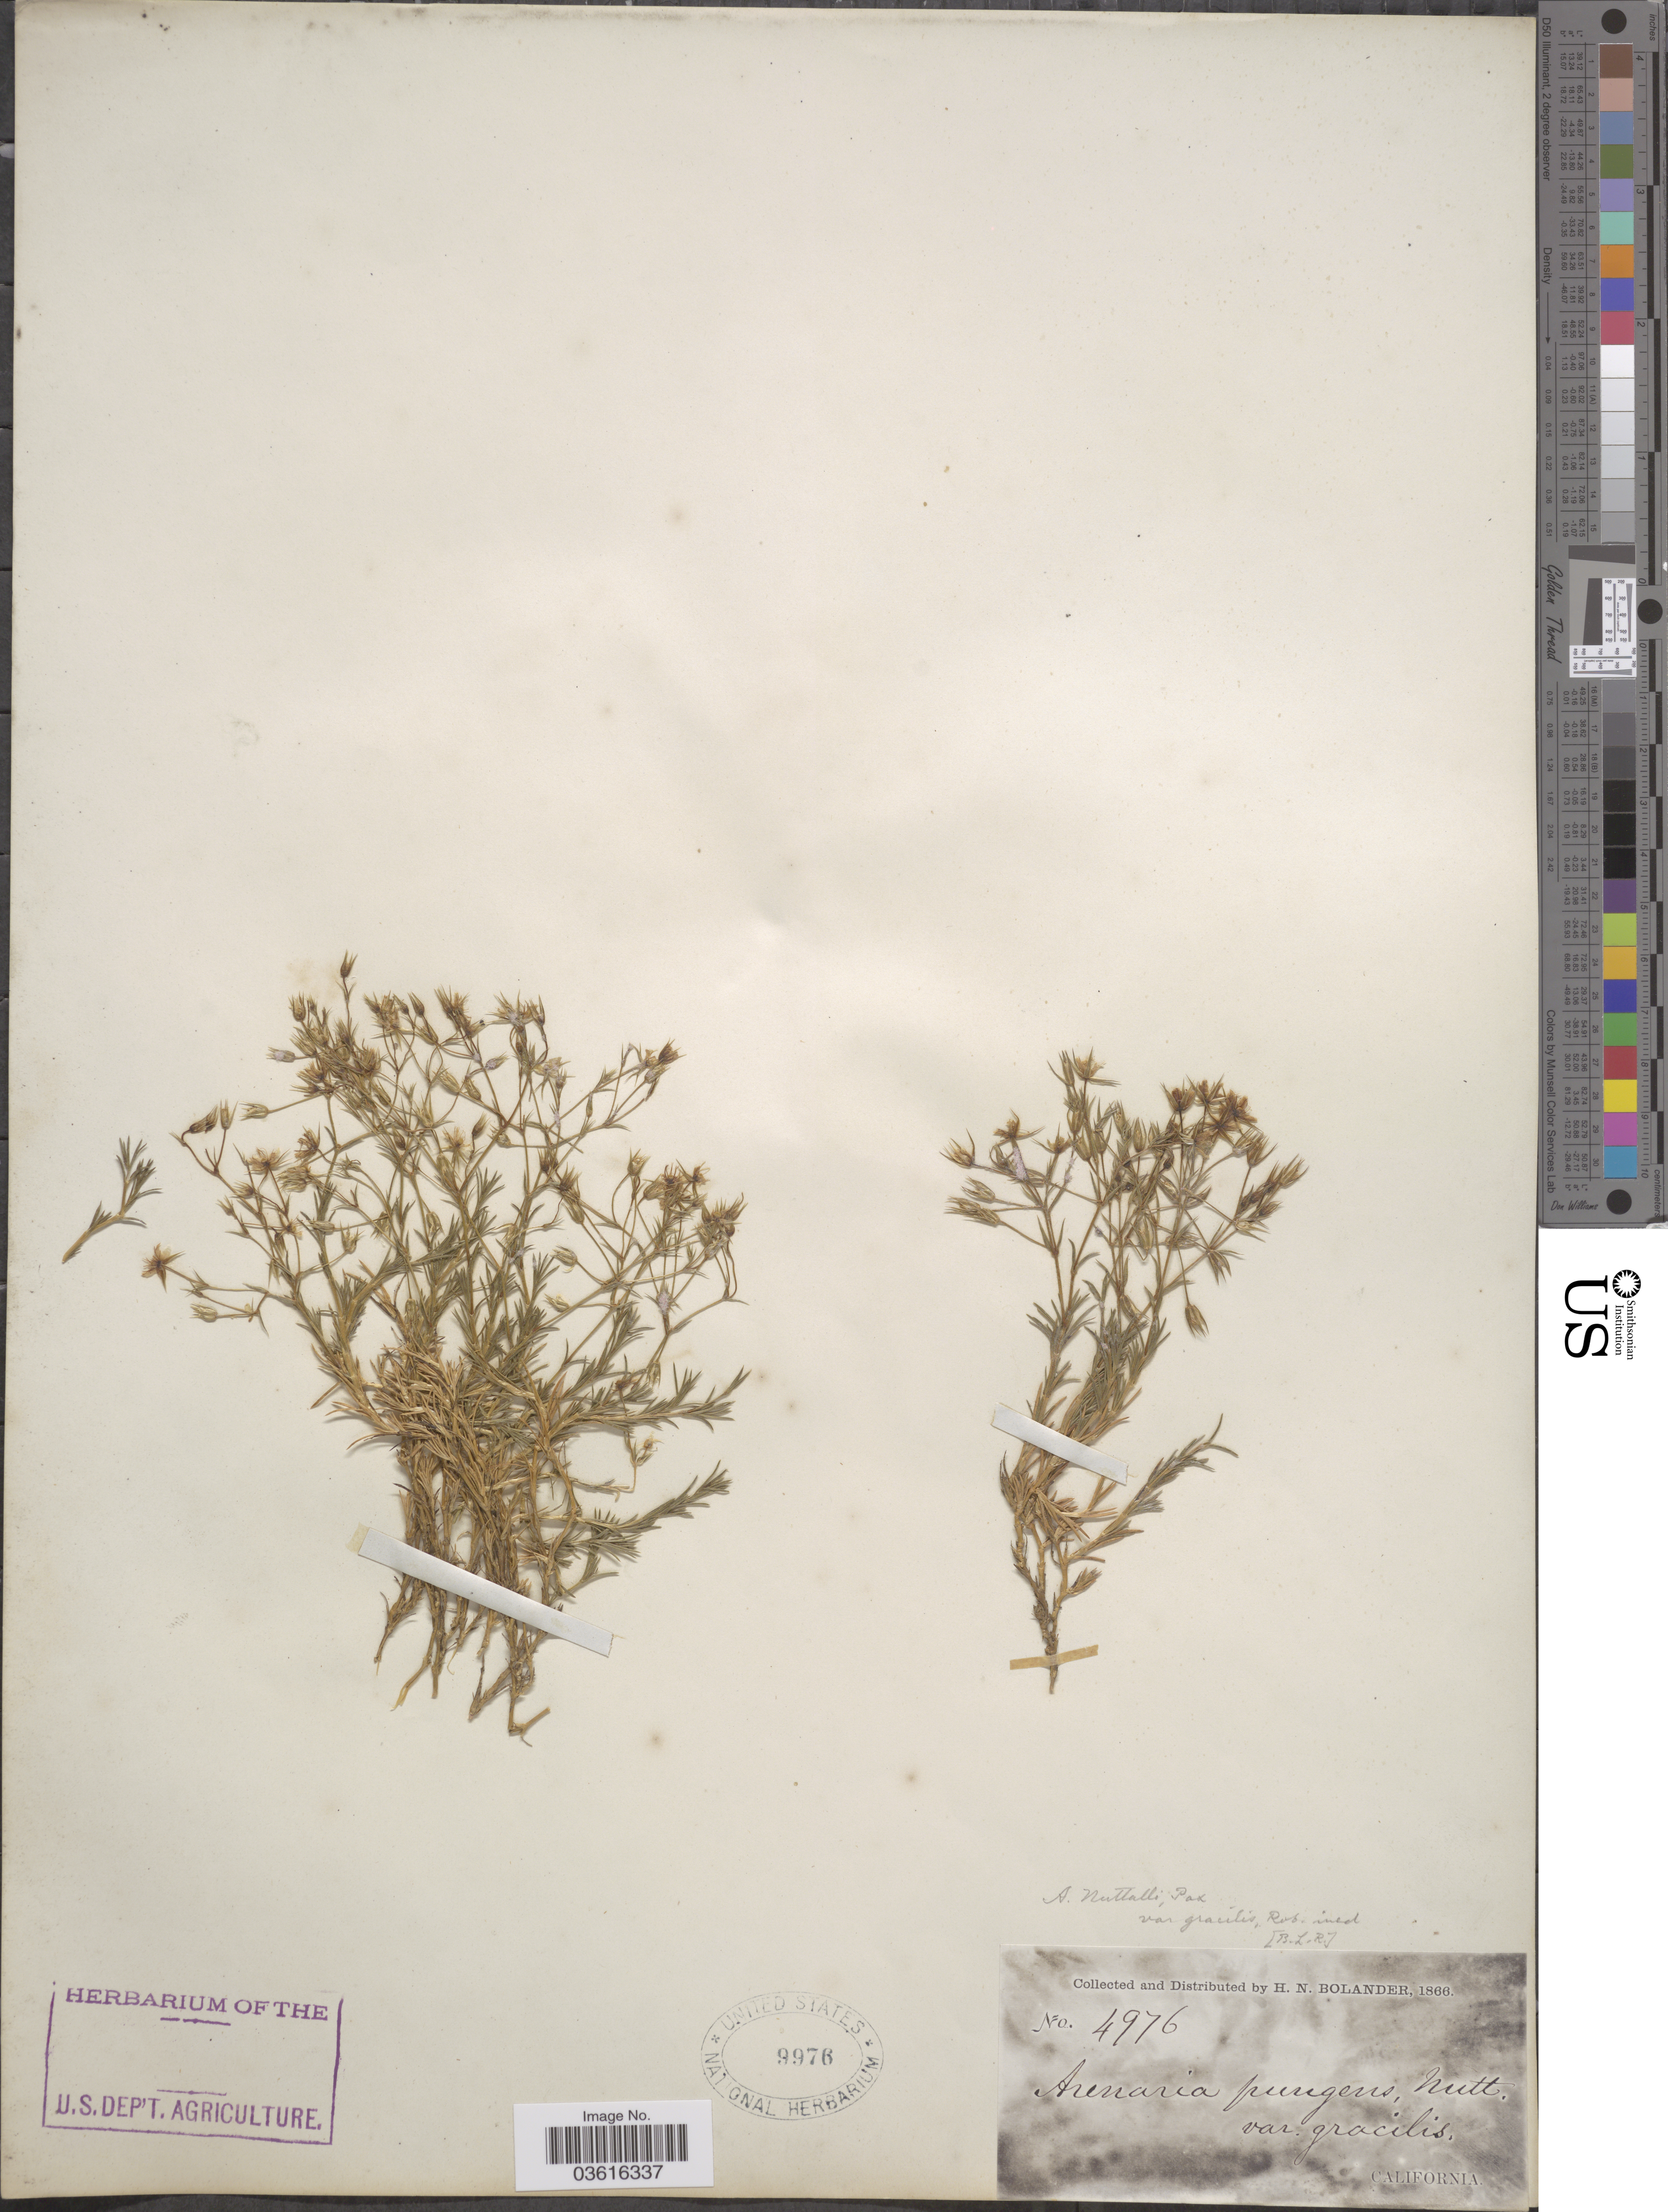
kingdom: Plantae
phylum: Tracheophyta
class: Magnoliopsida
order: Caryophyllales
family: Caryophyllaceae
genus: Minuartia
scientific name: Minuartia nuttallii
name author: (Pax) Briq.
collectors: H. Bolander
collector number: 4976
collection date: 1866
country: United States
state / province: California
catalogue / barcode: US 9976